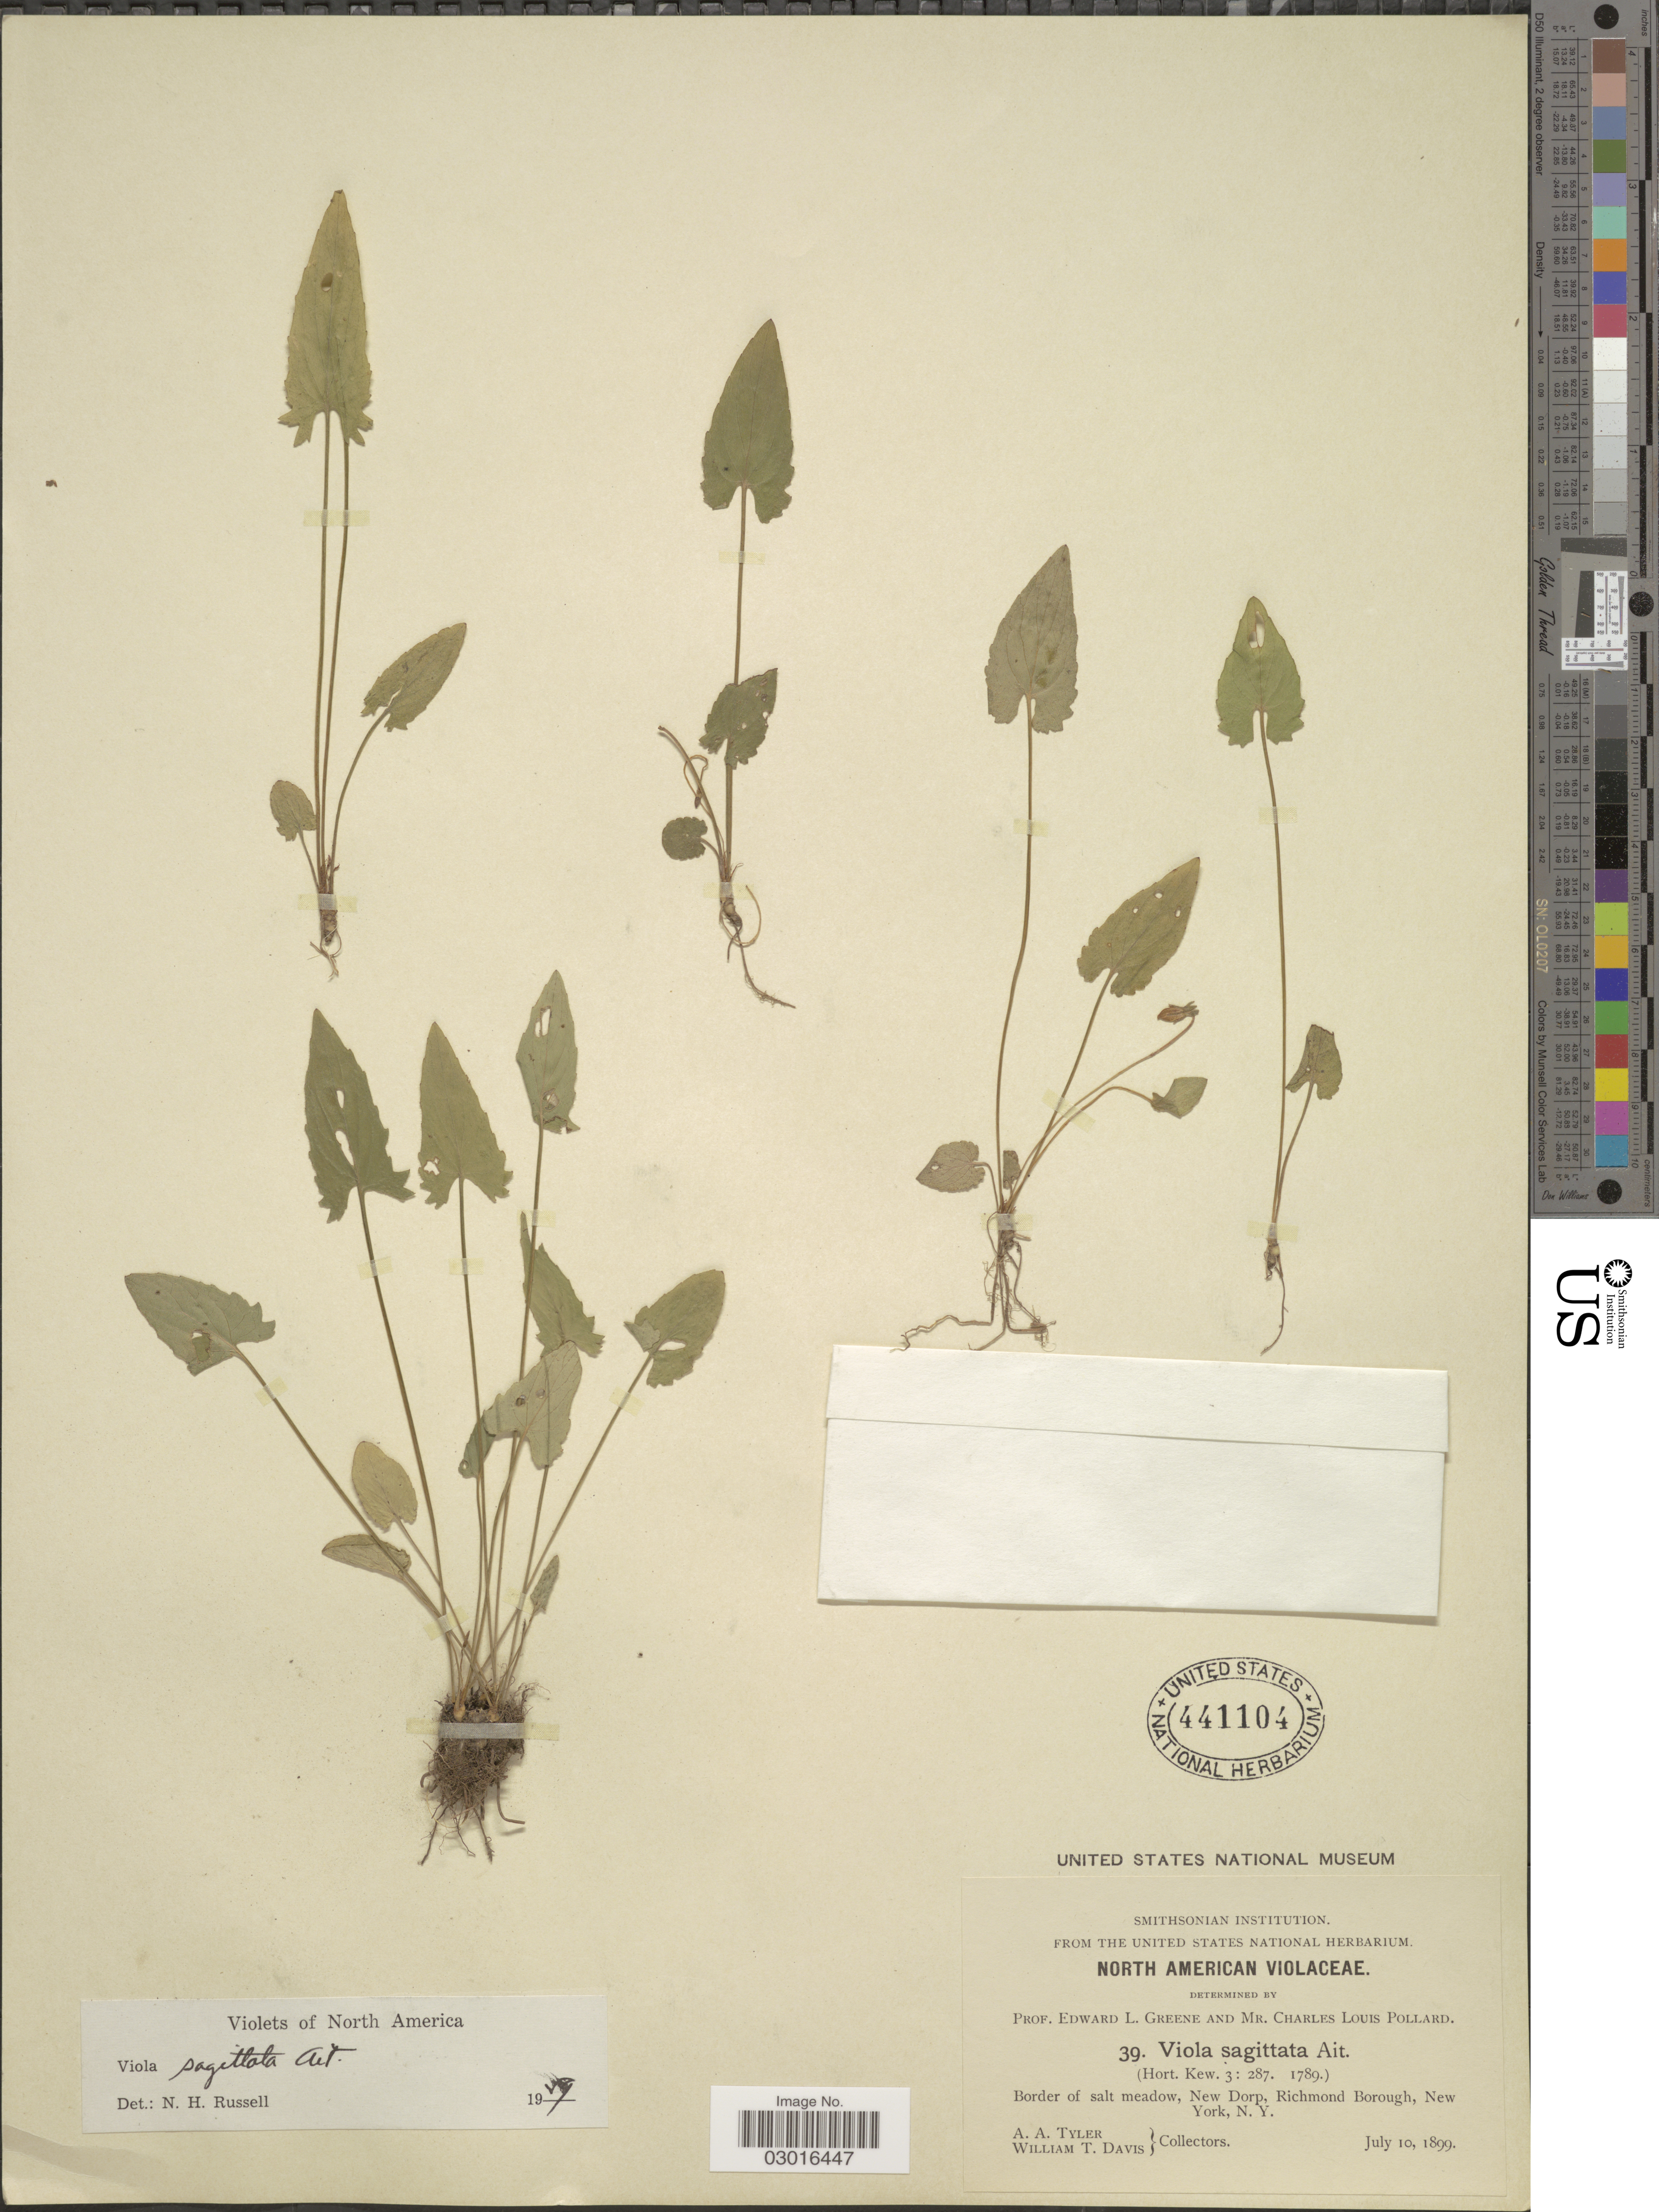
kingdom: Plantae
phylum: Tracheophyta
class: Magnoliopsida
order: Malpighiales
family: Violaceae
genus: Viola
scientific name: Viola sagittata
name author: Aiton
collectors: A. Tyler & W. Davis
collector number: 39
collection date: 1899-07-10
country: United States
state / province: New York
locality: Border of salt meadow, New Dorp, Richmond Borough.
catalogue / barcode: US 441104